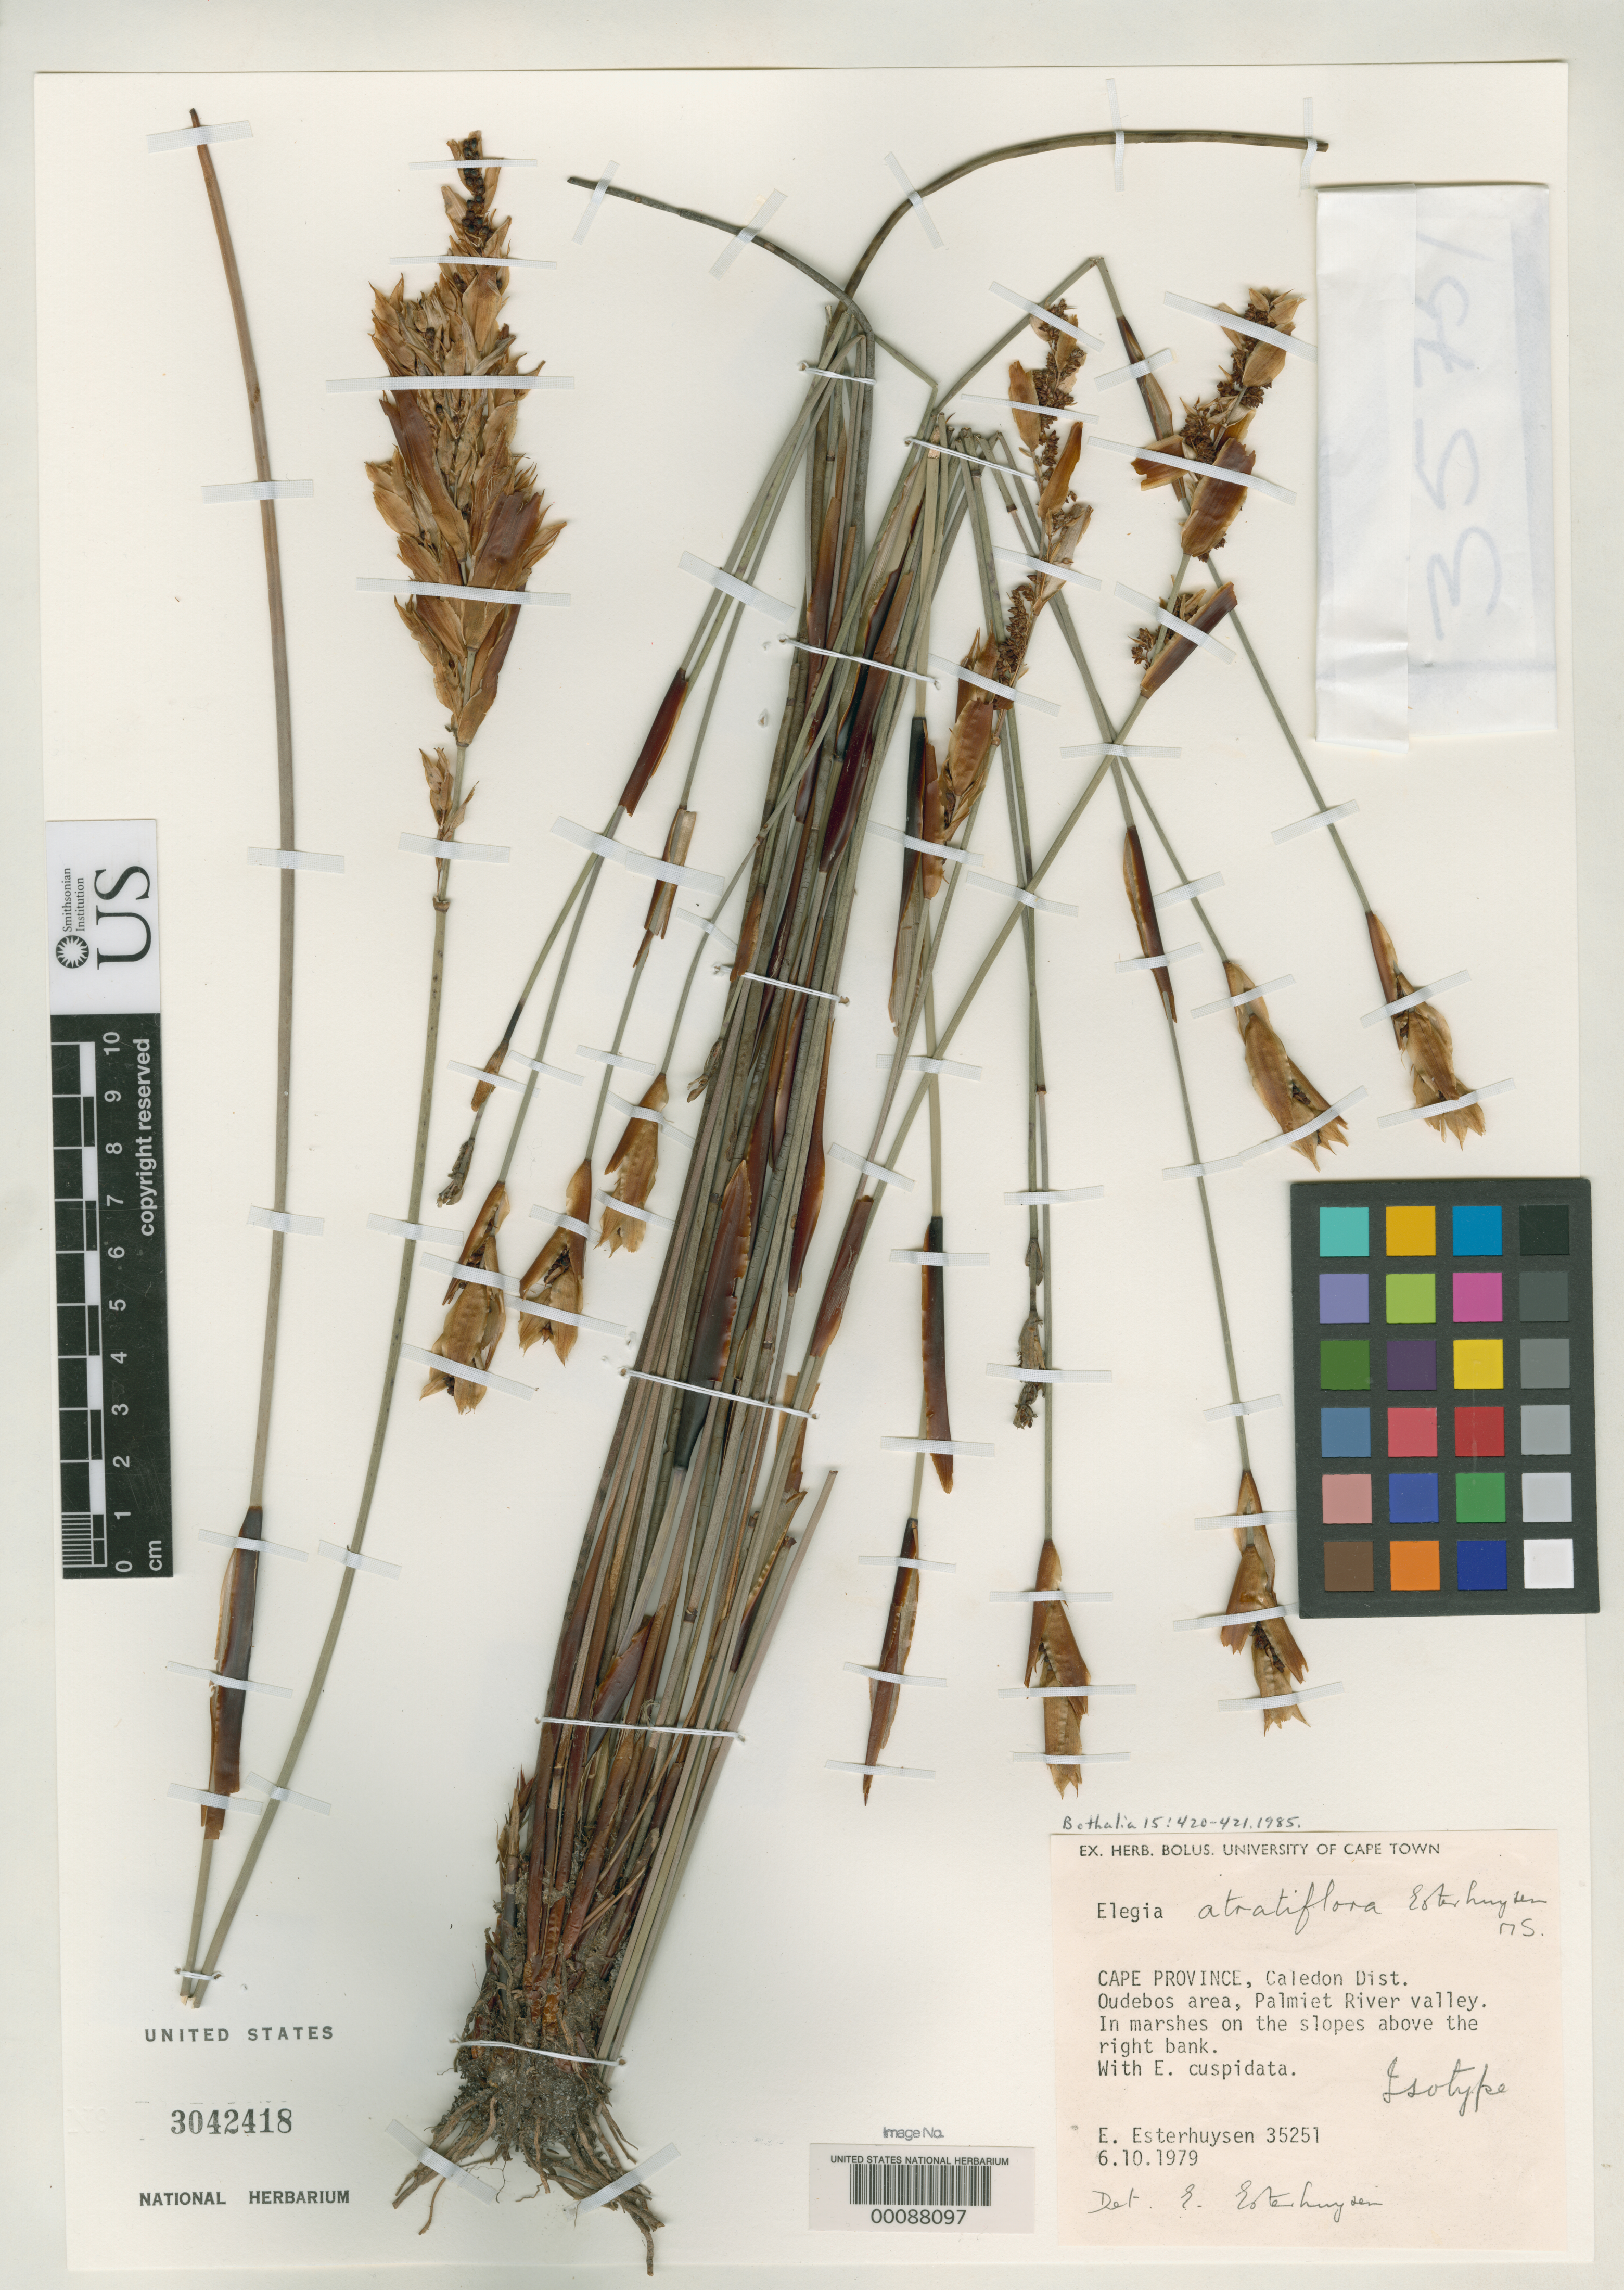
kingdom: Plantae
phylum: Tracheophyta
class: Liliopsida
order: Poales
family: Restionaceae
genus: Elegia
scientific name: Elegia atratiflora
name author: Esterh.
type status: Isotype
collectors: E. E. Esterhuysen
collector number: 35251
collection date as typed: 06 Jan 1979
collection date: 1979-01-06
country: South Africa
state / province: Western Cape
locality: Oudebos area, Palmiet River valley.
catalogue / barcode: US 3042418